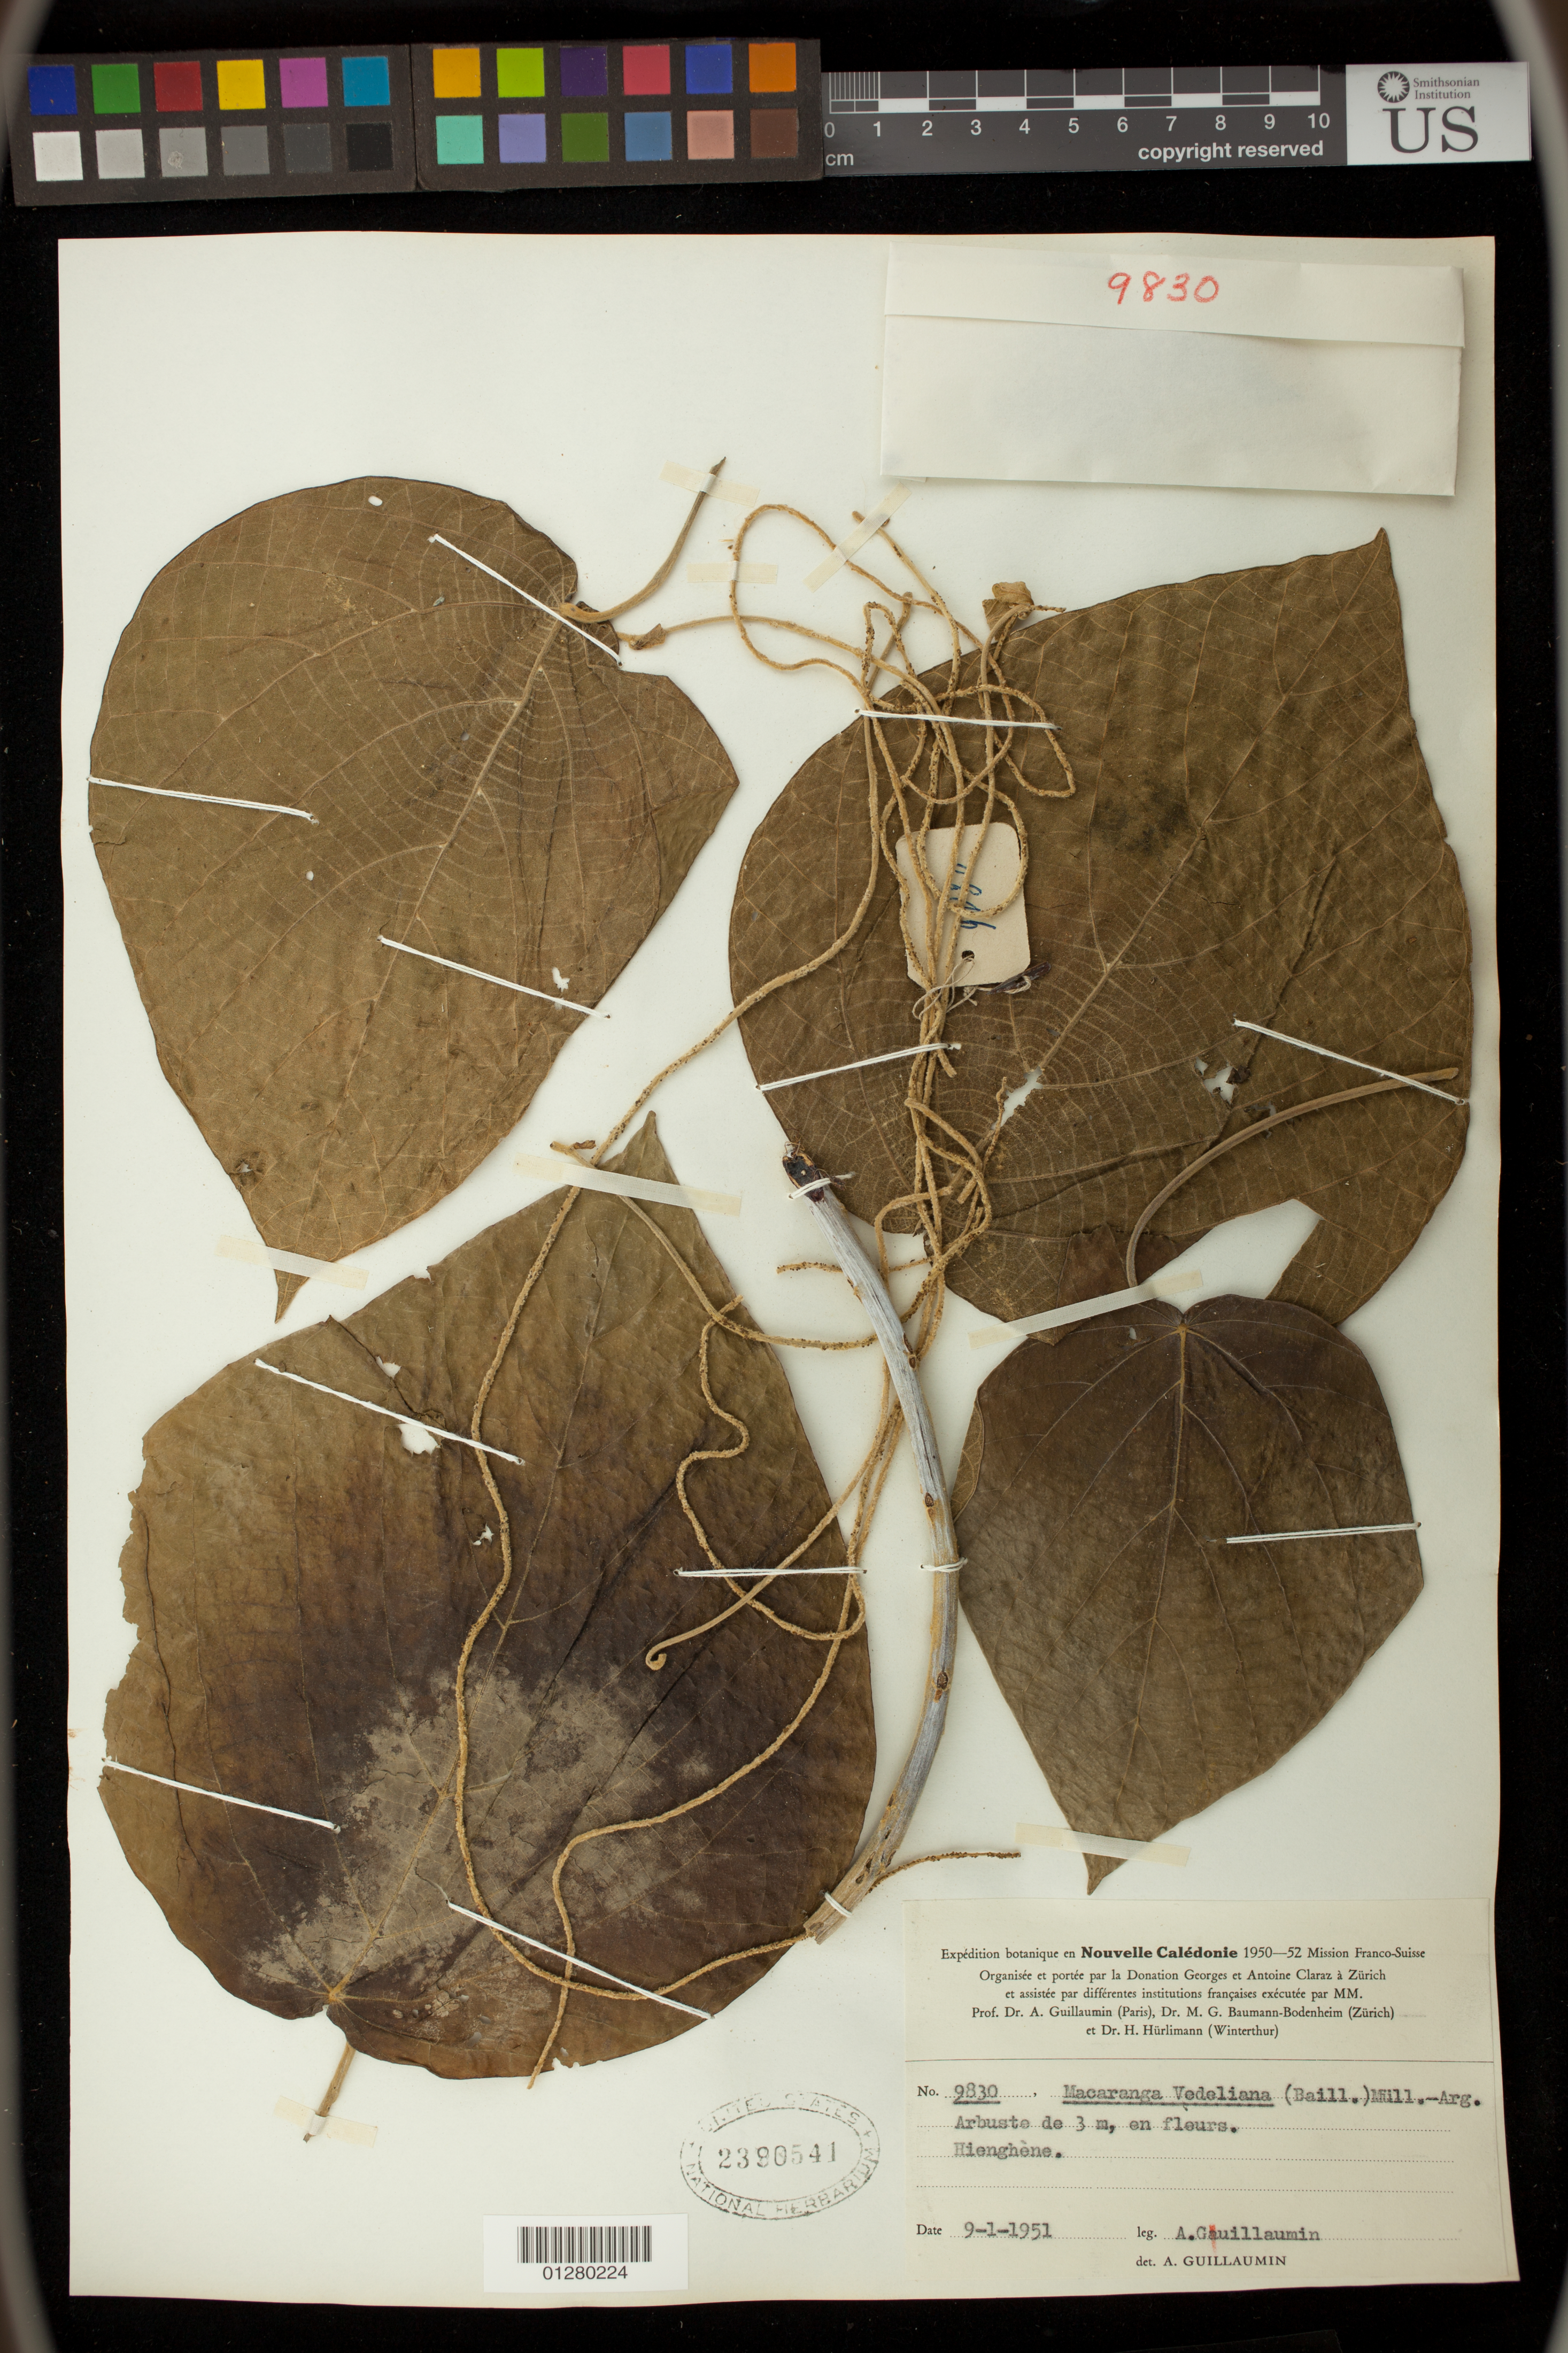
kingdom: Plantae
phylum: Tracheophyta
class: Magnoliopsida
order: Malpighiales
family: Euphorbiaceae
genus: Macaranga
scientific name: Macaranga vedeliana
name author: (Baill.) Müll. Arg.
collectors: A. Gauillaumin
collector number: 9830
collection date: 1951-01-09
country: New Caledonia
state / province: North Province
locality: Hienghene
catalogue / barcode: US 2390541